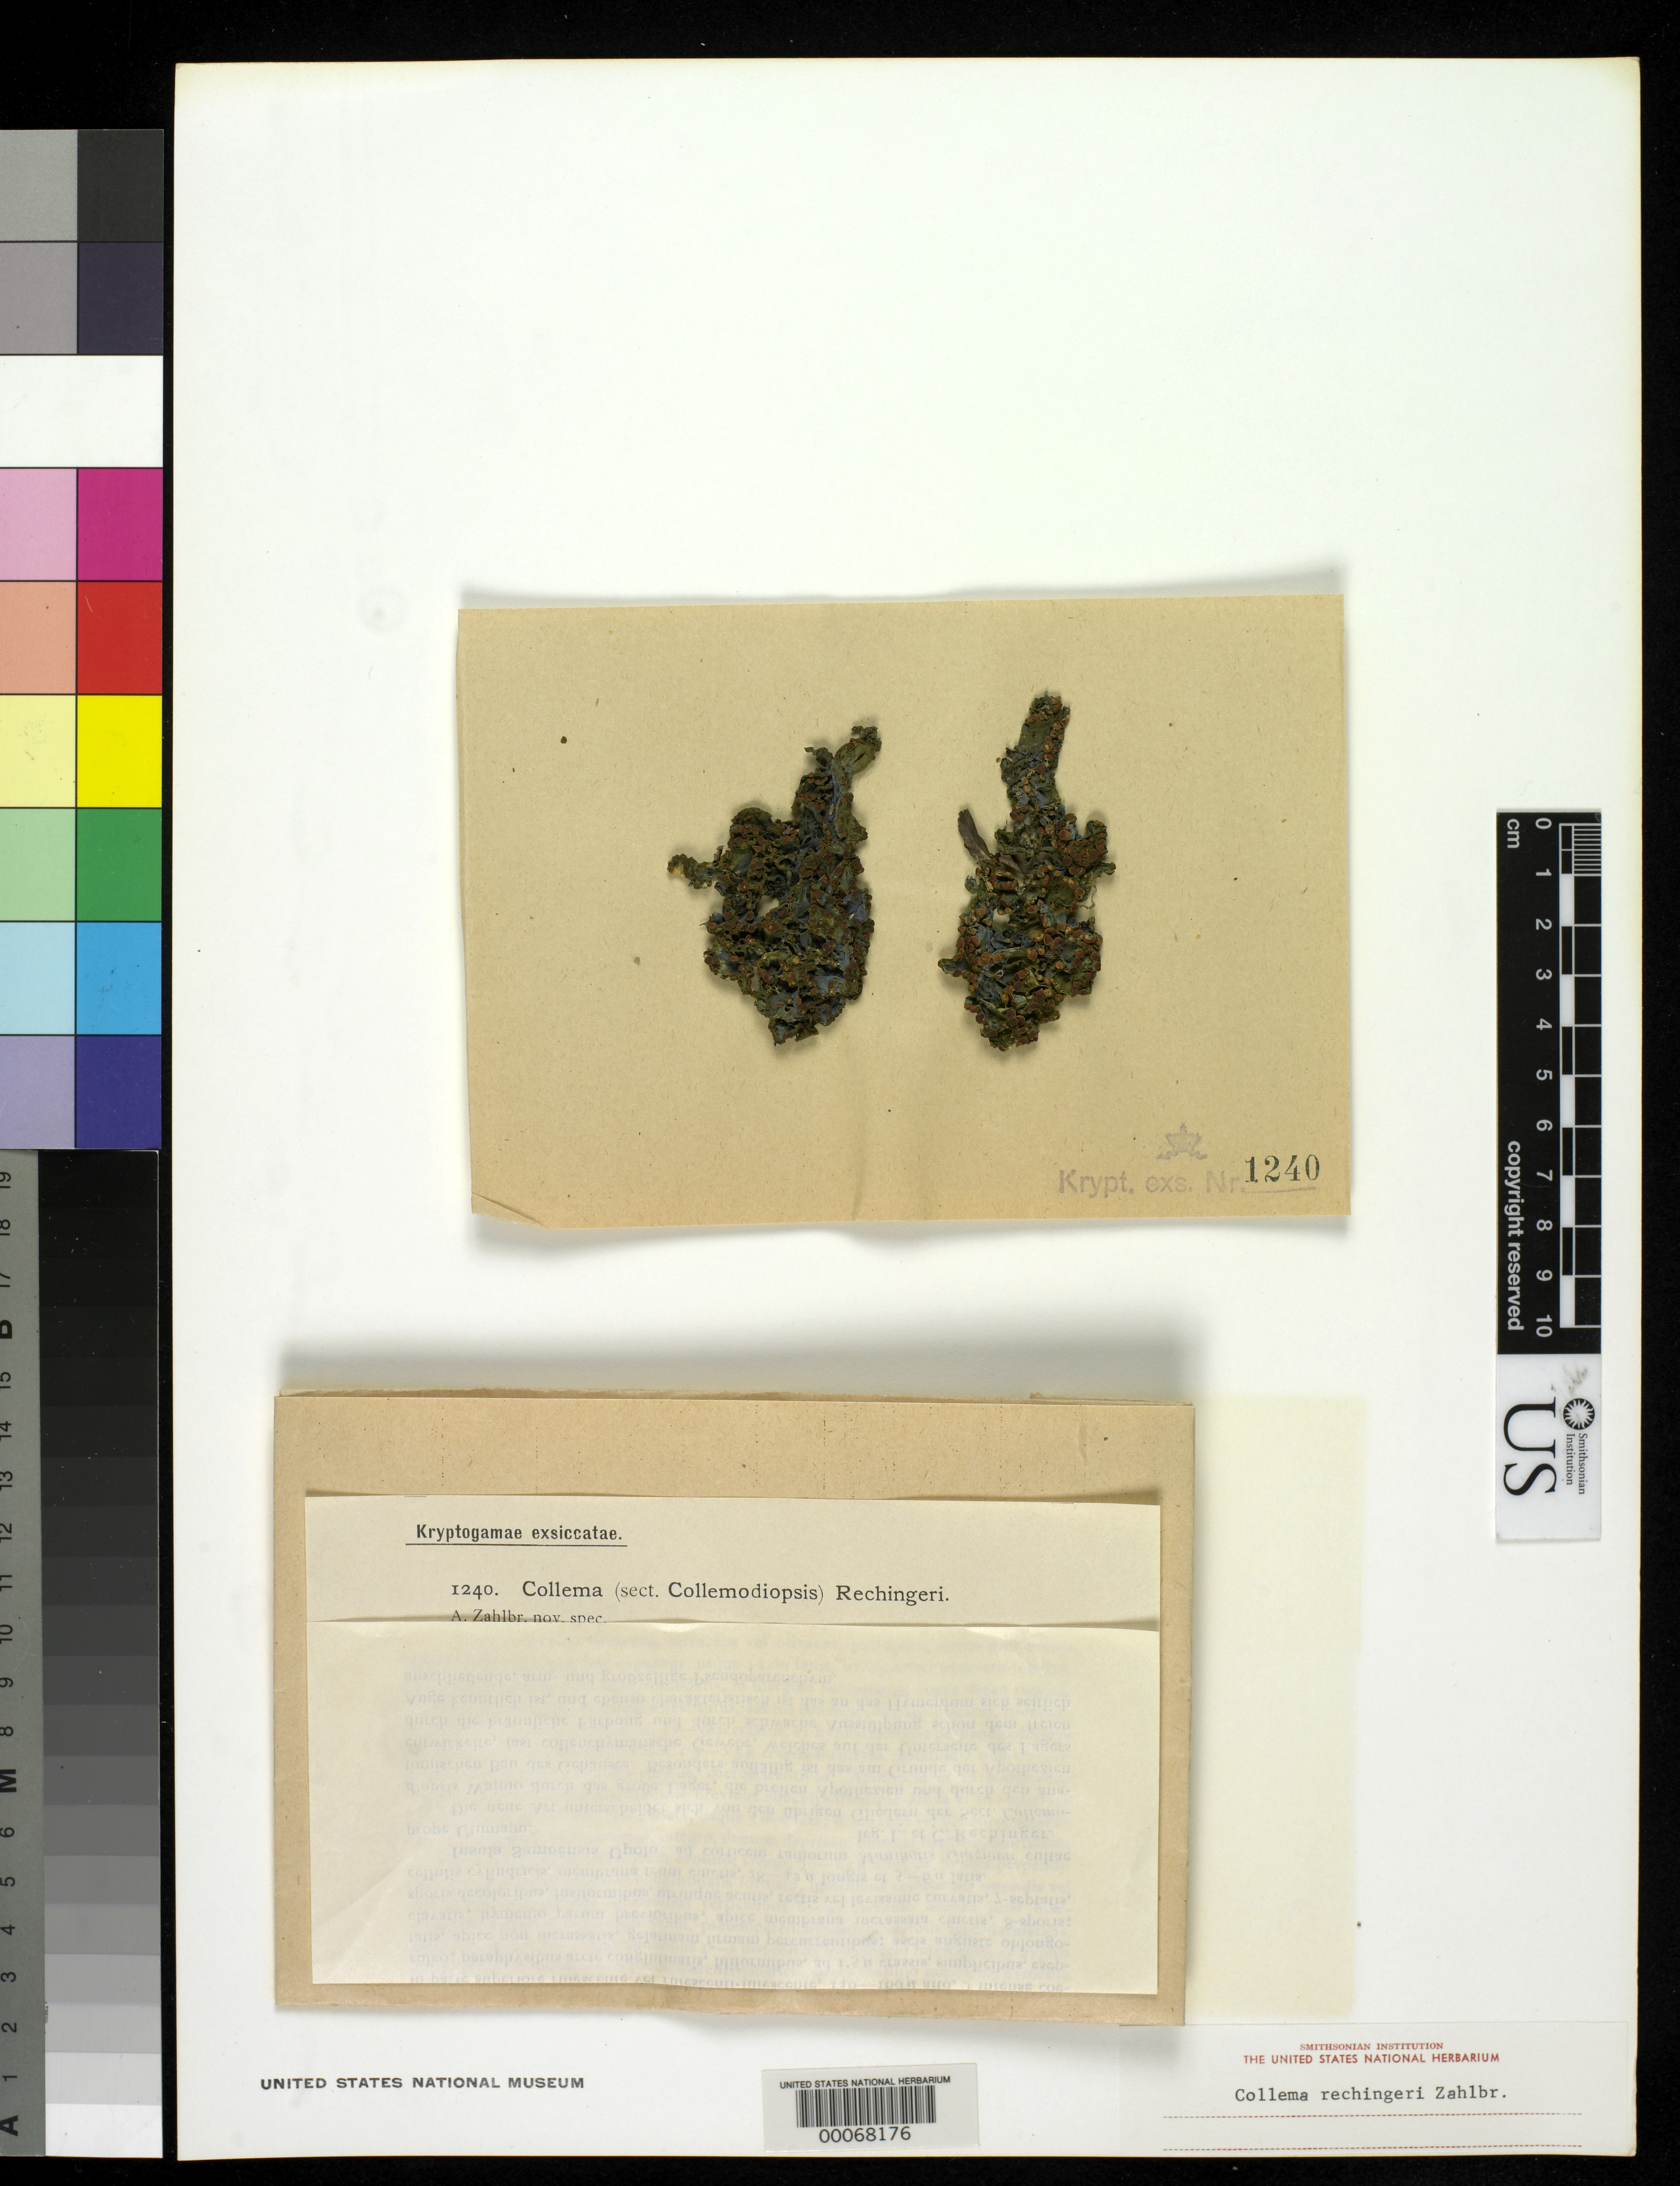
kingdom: Fungi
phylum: Ascomycota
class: Lecanoromycetes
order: Peltigerales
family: Collemataceae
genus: Collema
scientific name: Collema rechingeri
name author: Zahlbr.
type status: Isolectotype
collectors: L. Rechinger & K. H. Rechinger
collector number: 1240 (Kryptog. Exsic.)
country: Samoa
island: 'Upolu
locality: Prope Utumapu. [Near Utumapu.] [Upolu Is.]